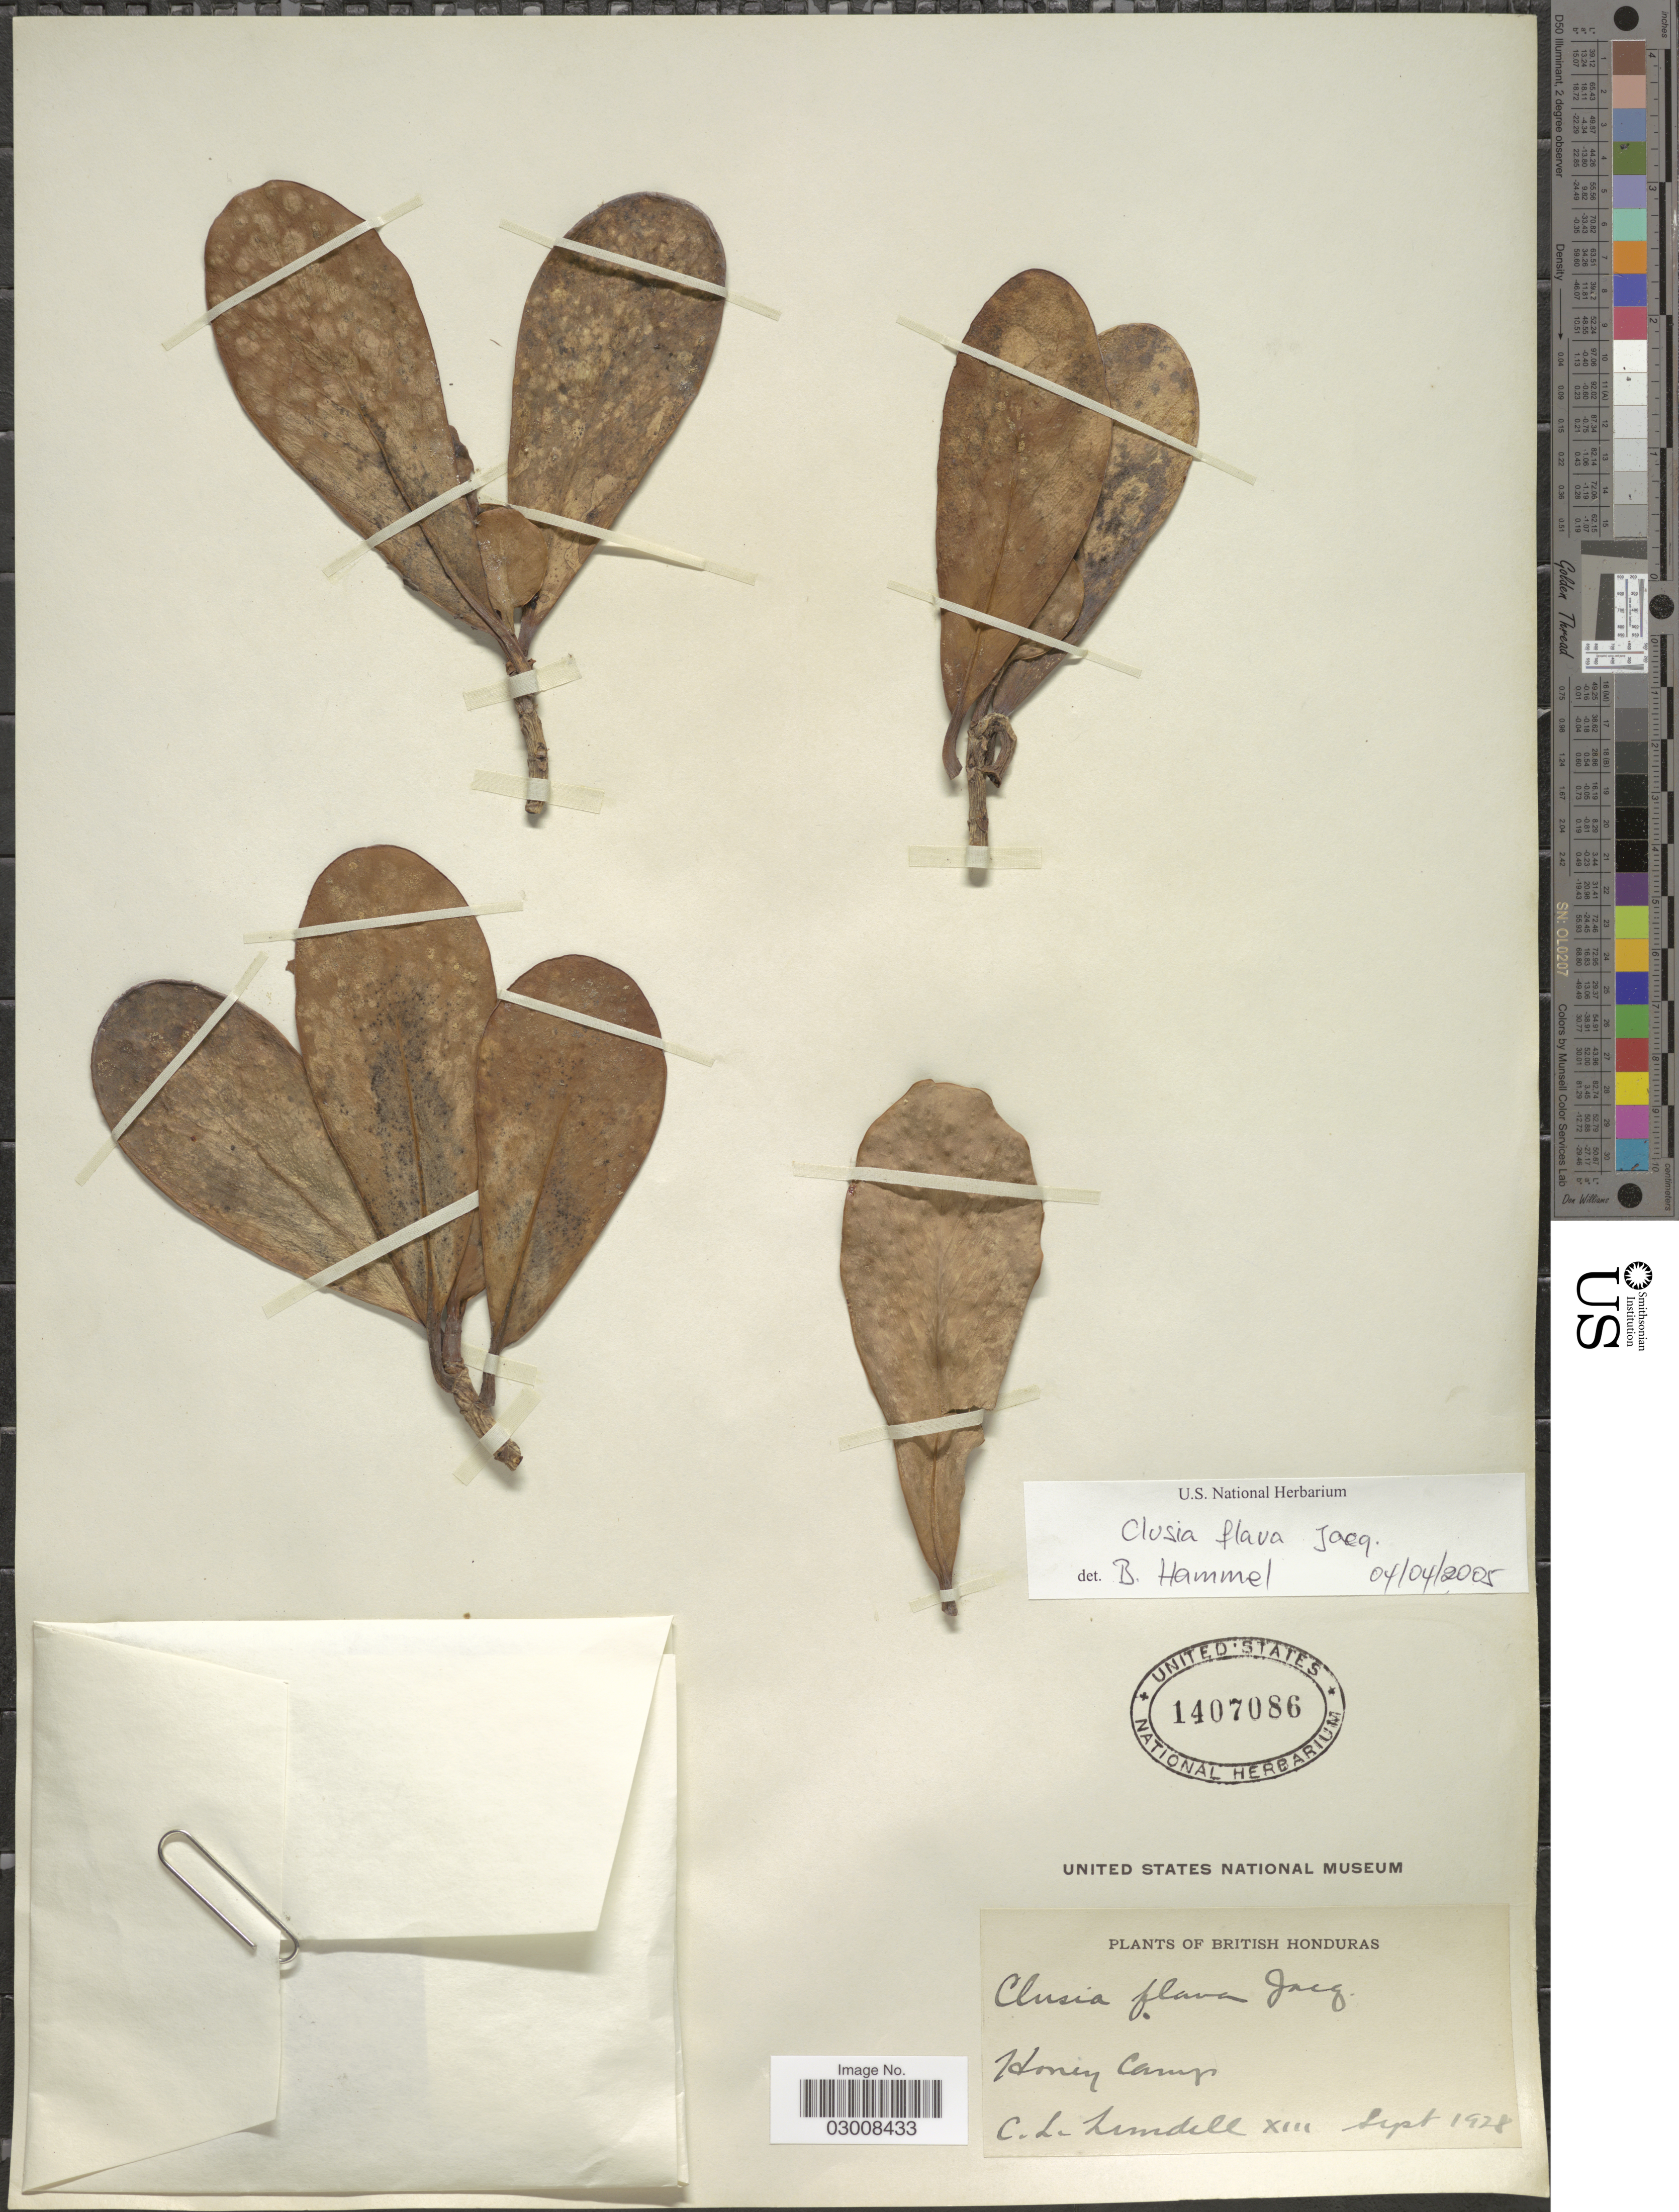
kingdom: Plantae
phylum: Tracheophyta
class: Magnoliopsida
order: Malpighiales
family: Clusiaceae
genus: Clusia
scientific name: Clusia flava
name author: Jacq.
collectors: C. L. Lundell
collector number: XIII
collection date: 1928-09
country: Belize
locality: British Honduras, Honey Camp.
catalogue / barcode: US 1407086